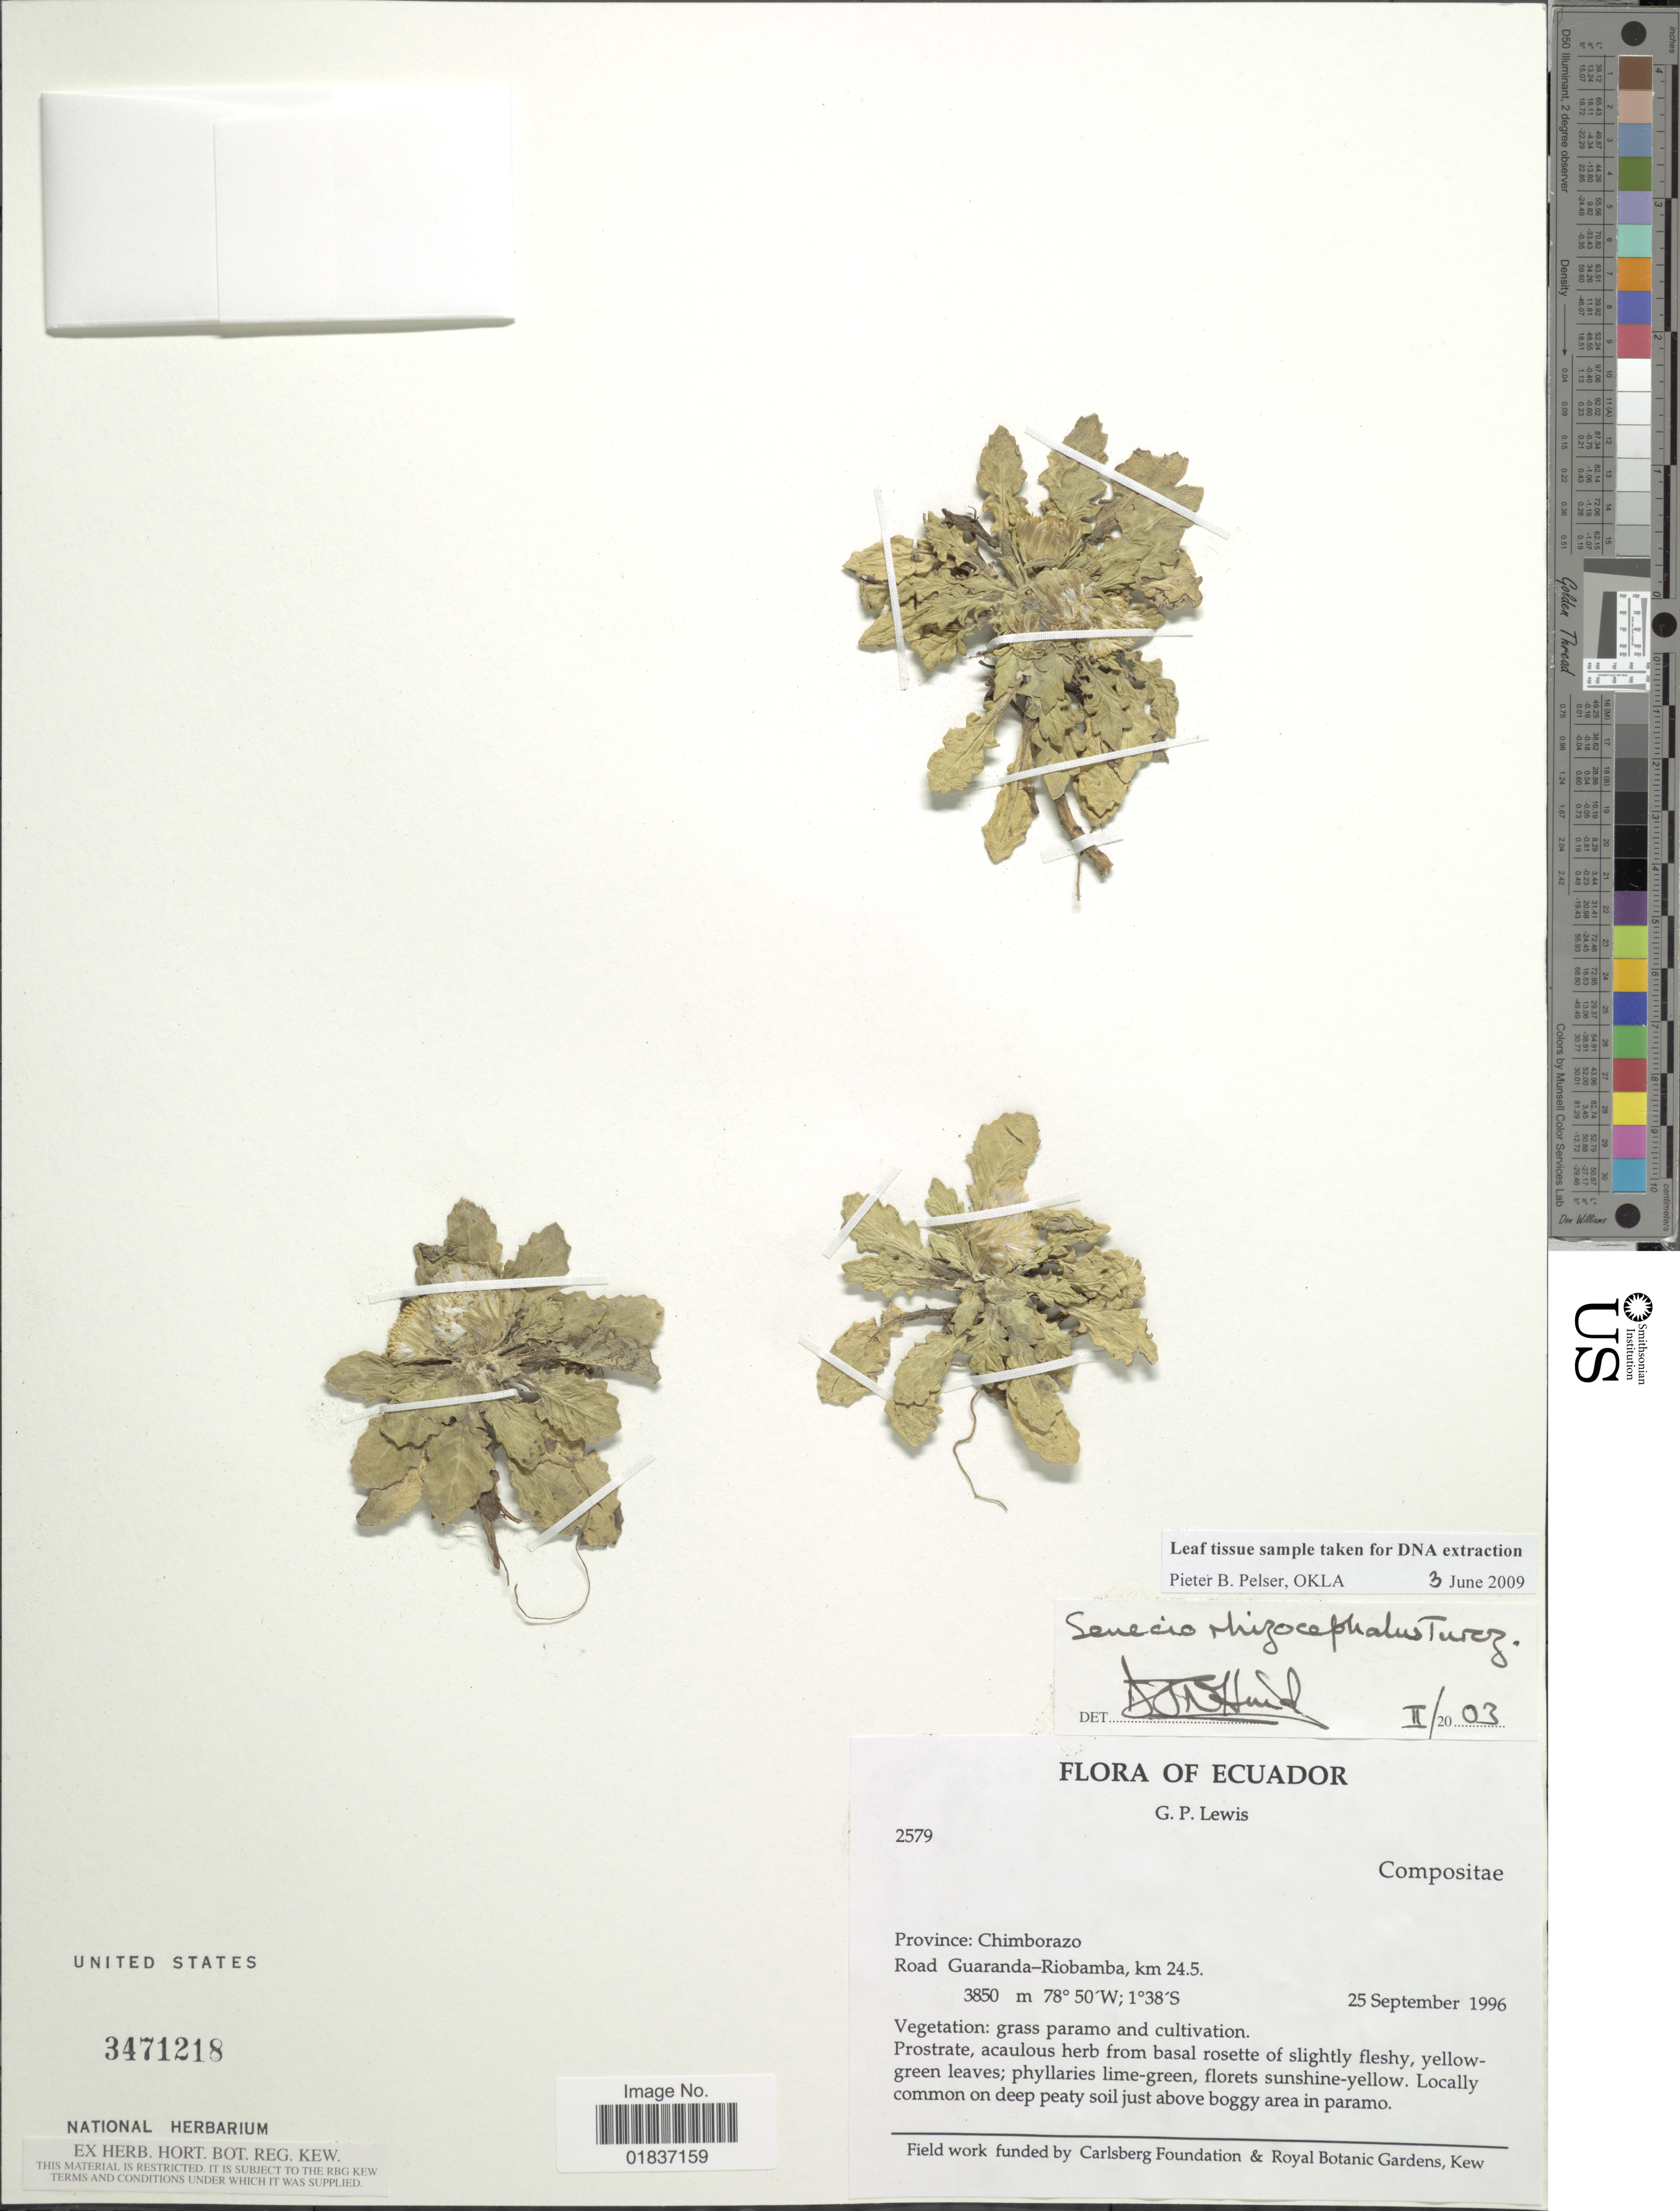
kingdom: Plantae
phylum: Tracheophyta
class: Magnoliopsida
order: Asterales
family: Asteraceae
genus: Senecio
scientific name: Senecio rhizocephalus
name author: Turcz.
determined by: Salomon, Luciana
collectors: G. P. Lewis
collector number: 2579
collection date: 1996-09-25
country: Ecuador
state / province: Chimborazo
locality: Province: Chimborazo. Road Guaranda-Riobamba, km 24.5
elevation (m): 3850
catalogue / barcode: US 3471218